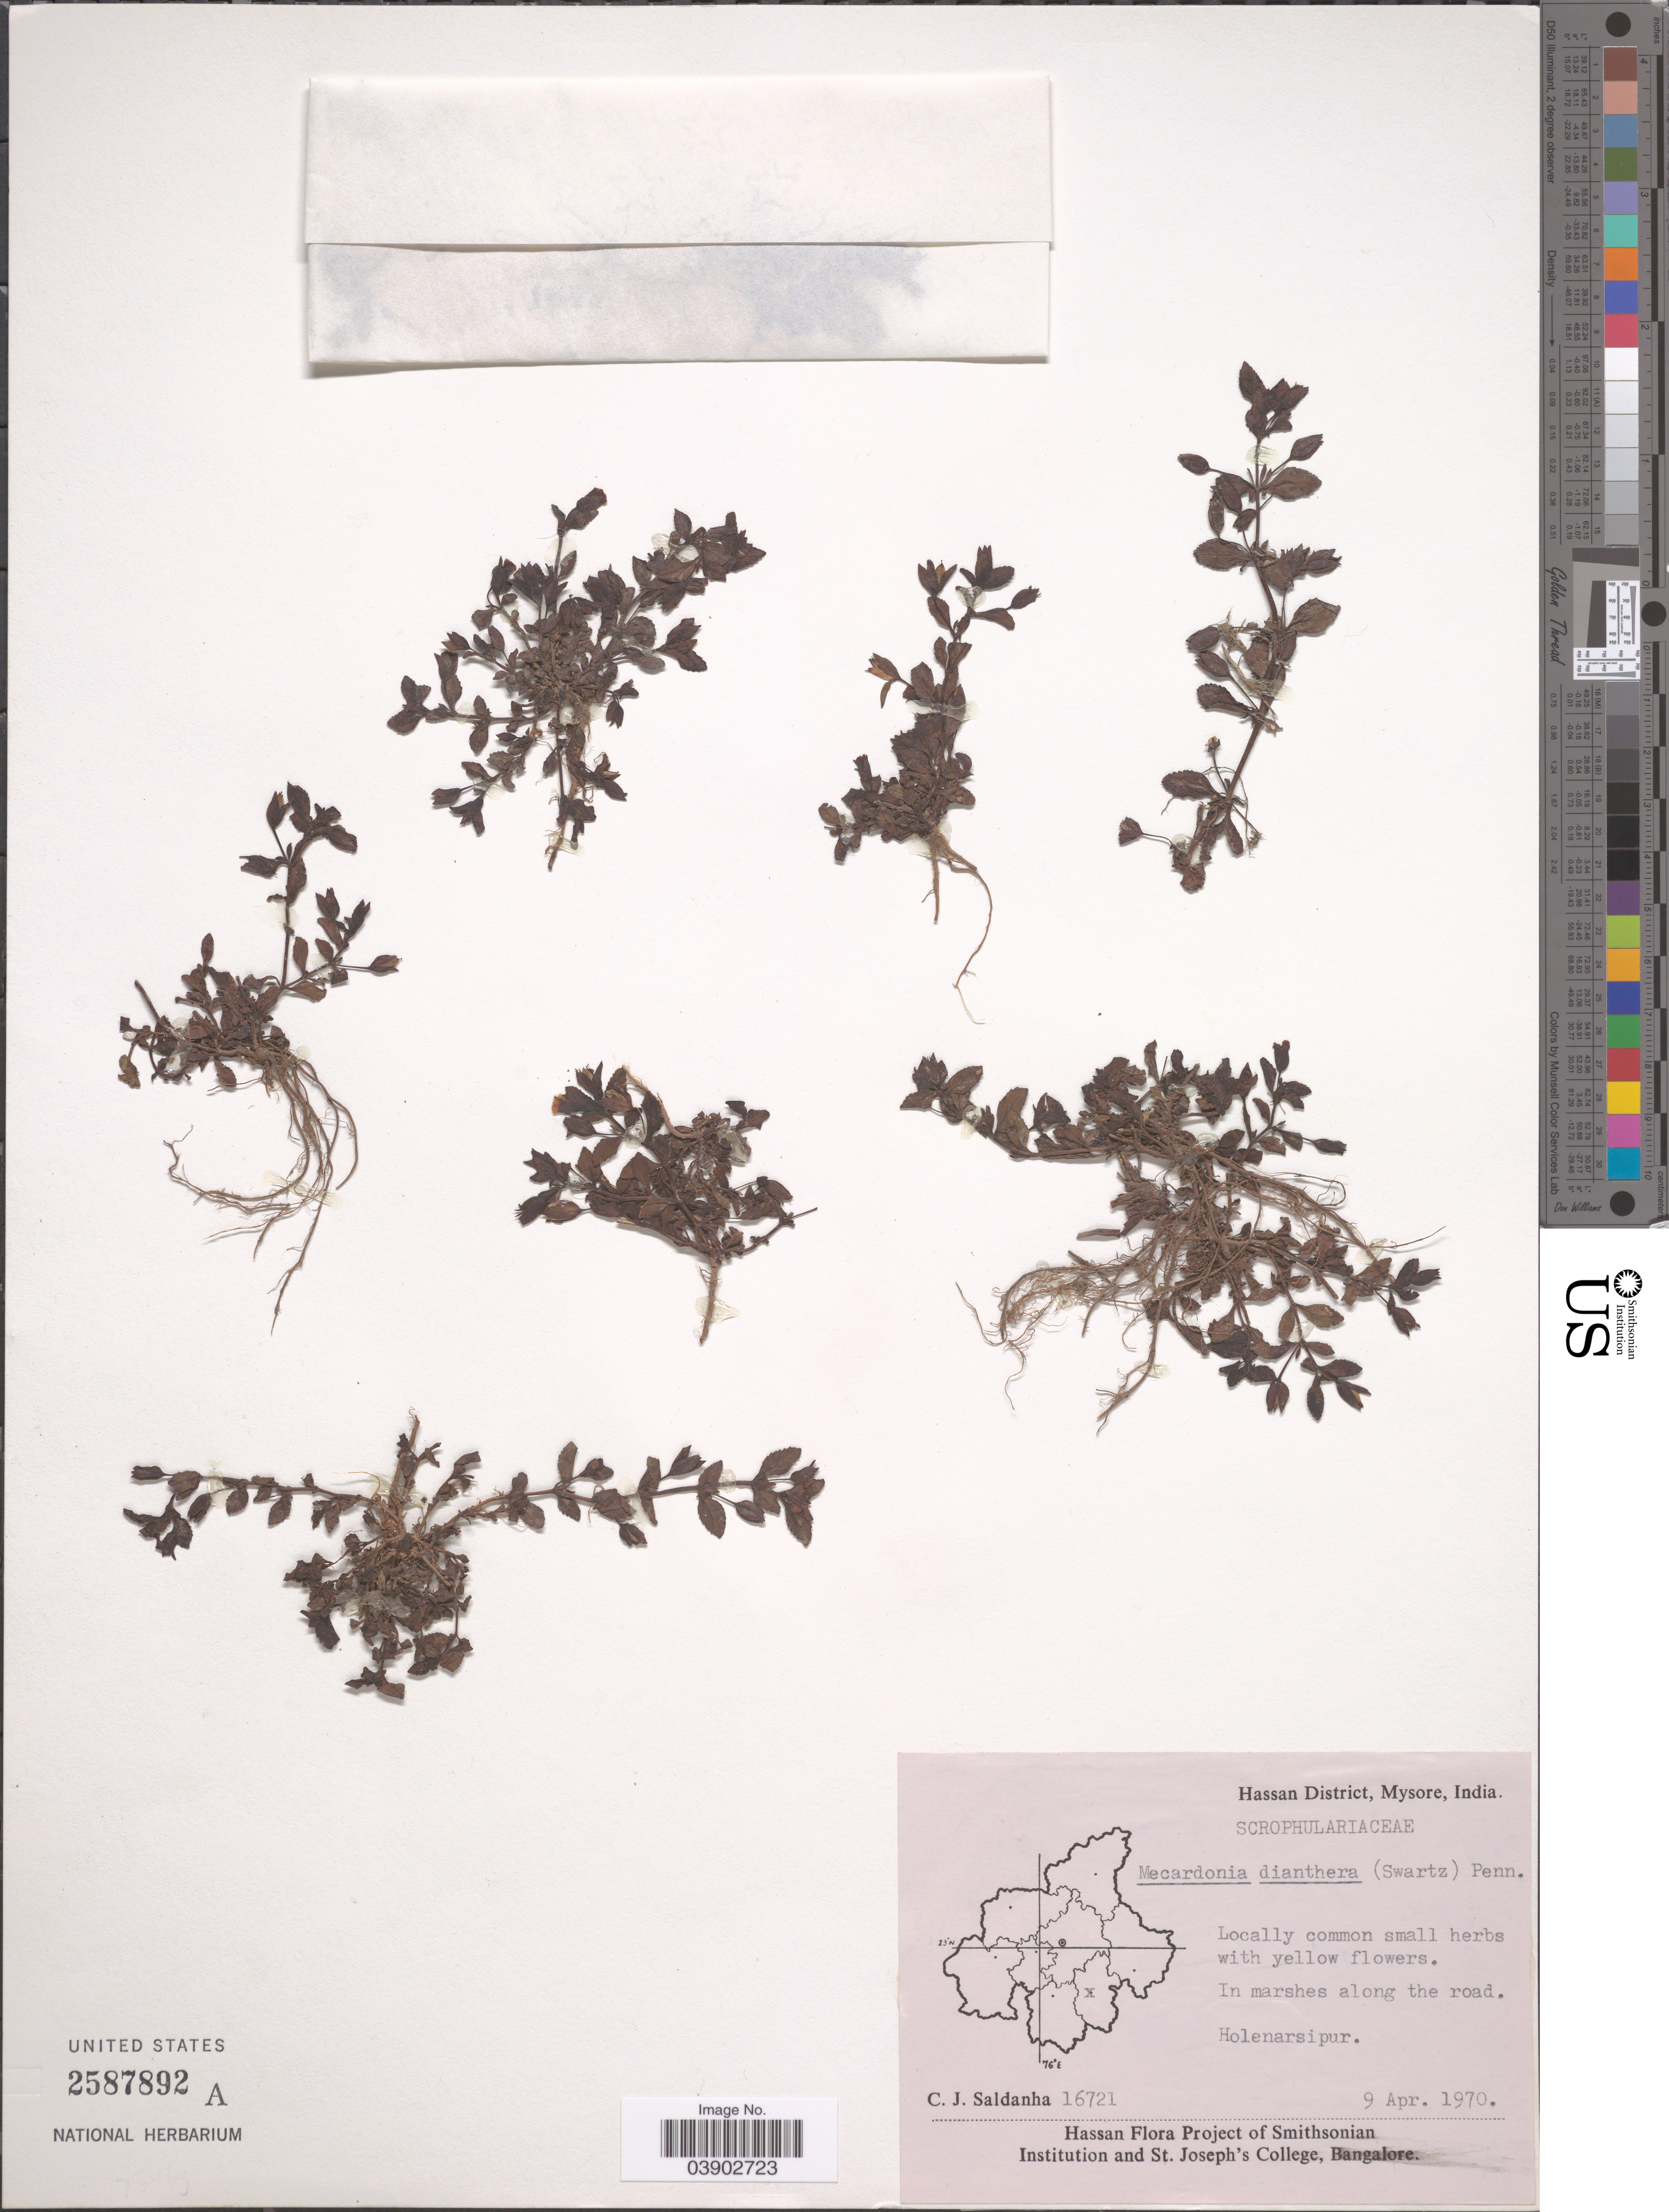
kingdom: Plantae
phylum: Tracheophyta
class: Magnoliopsida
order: Lamiales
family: Plantaginaceae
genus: Mecardonia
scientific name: Mecardonia dianthera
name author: (Sw.) Pennell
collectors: C. J. Saldanha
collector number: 16721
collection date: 1970-04-09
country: India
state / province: Karnataka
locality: Hassan District, Mysore. Holenarsipur.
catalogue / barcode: US 2587892A